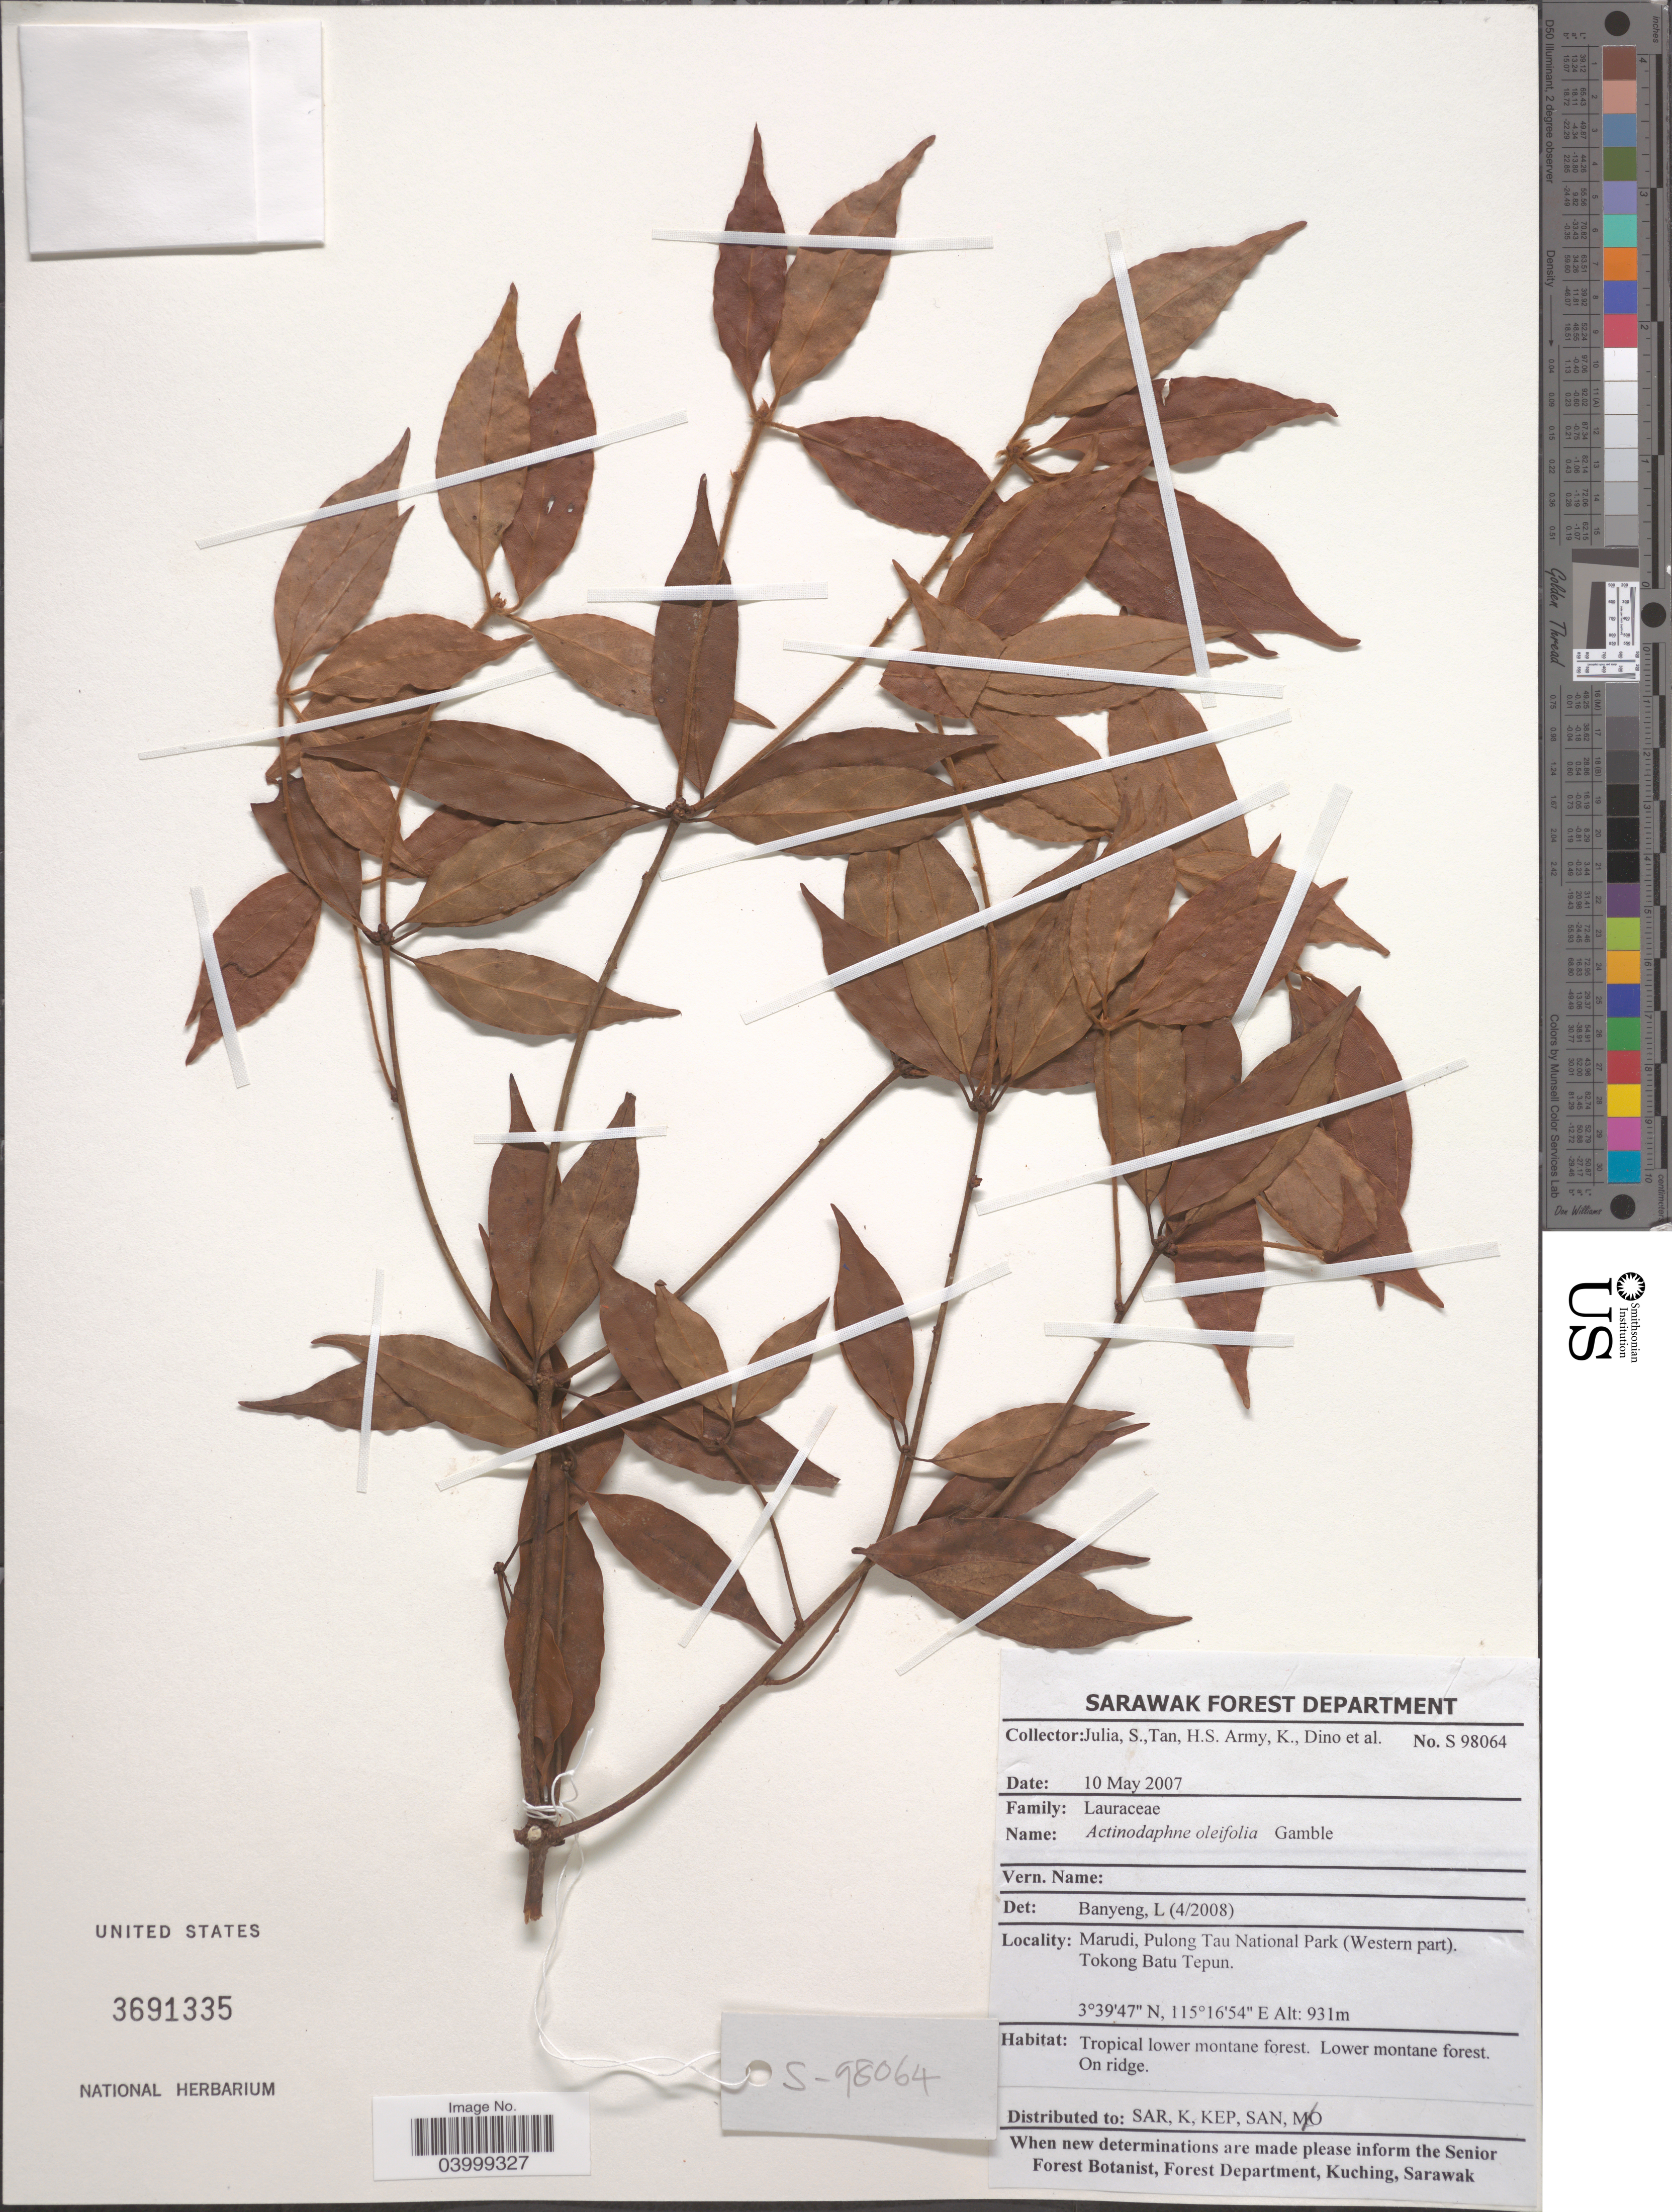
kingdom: Plantae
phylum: Tracheophyta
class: Magnoliopsida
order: Laurales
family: Lauraceae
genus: Actinodaphne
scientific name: Actinodaphne oleifolia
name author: Gamble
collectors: Julia, S., H. Tan, K. Army, Dino & et al.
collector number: S 98064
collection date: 2007-05-10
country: Malaysia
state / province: Sarawak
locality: Marudi, Pulong Tau National Park (Western part). Tokong Batu Tepun.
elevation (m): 931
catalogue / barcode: US 3691335